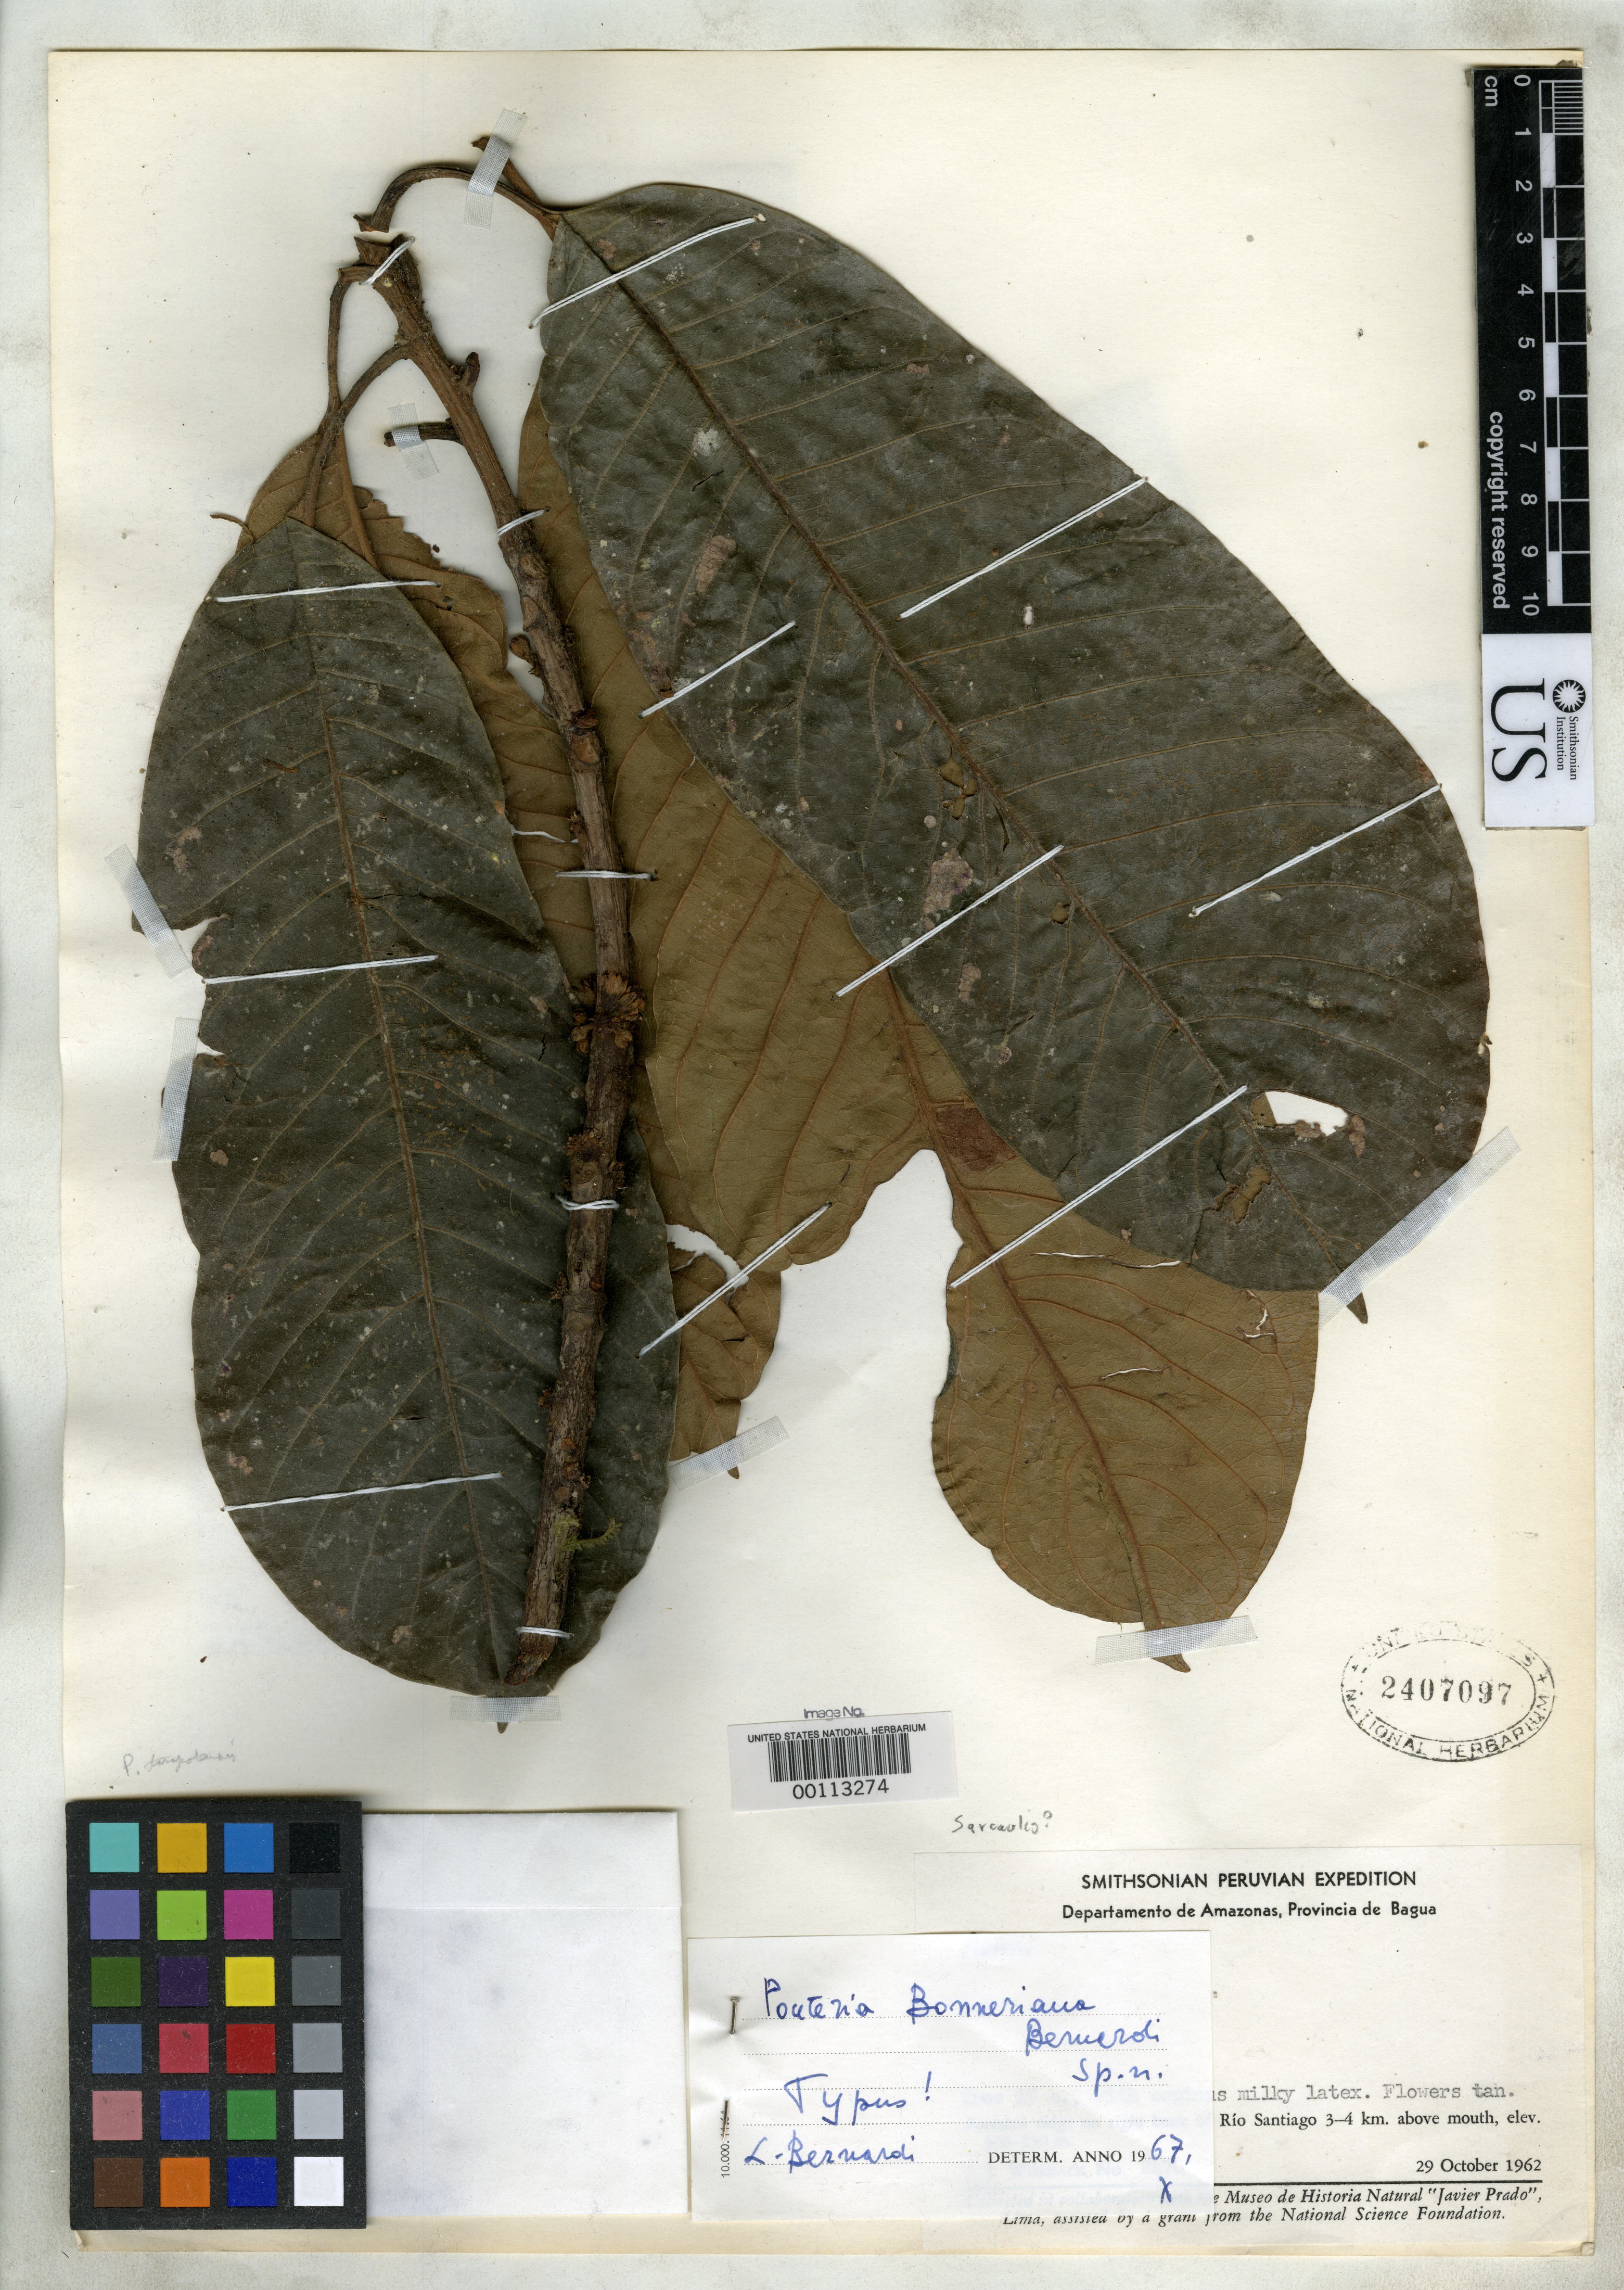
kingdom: Plantae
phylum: Tracheophyta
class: Magnoliopsida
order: Ericales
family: Sapotaceae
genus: Pouteria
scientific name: Pouteria bonneriana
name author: Bernardi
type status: Holotype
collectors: J. J. Wurdack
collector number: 2470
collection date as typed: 29 Oct 1962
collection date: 1962-10-29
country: Peru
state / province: Amazonas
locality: Río Santiago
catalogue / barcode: US 2407097